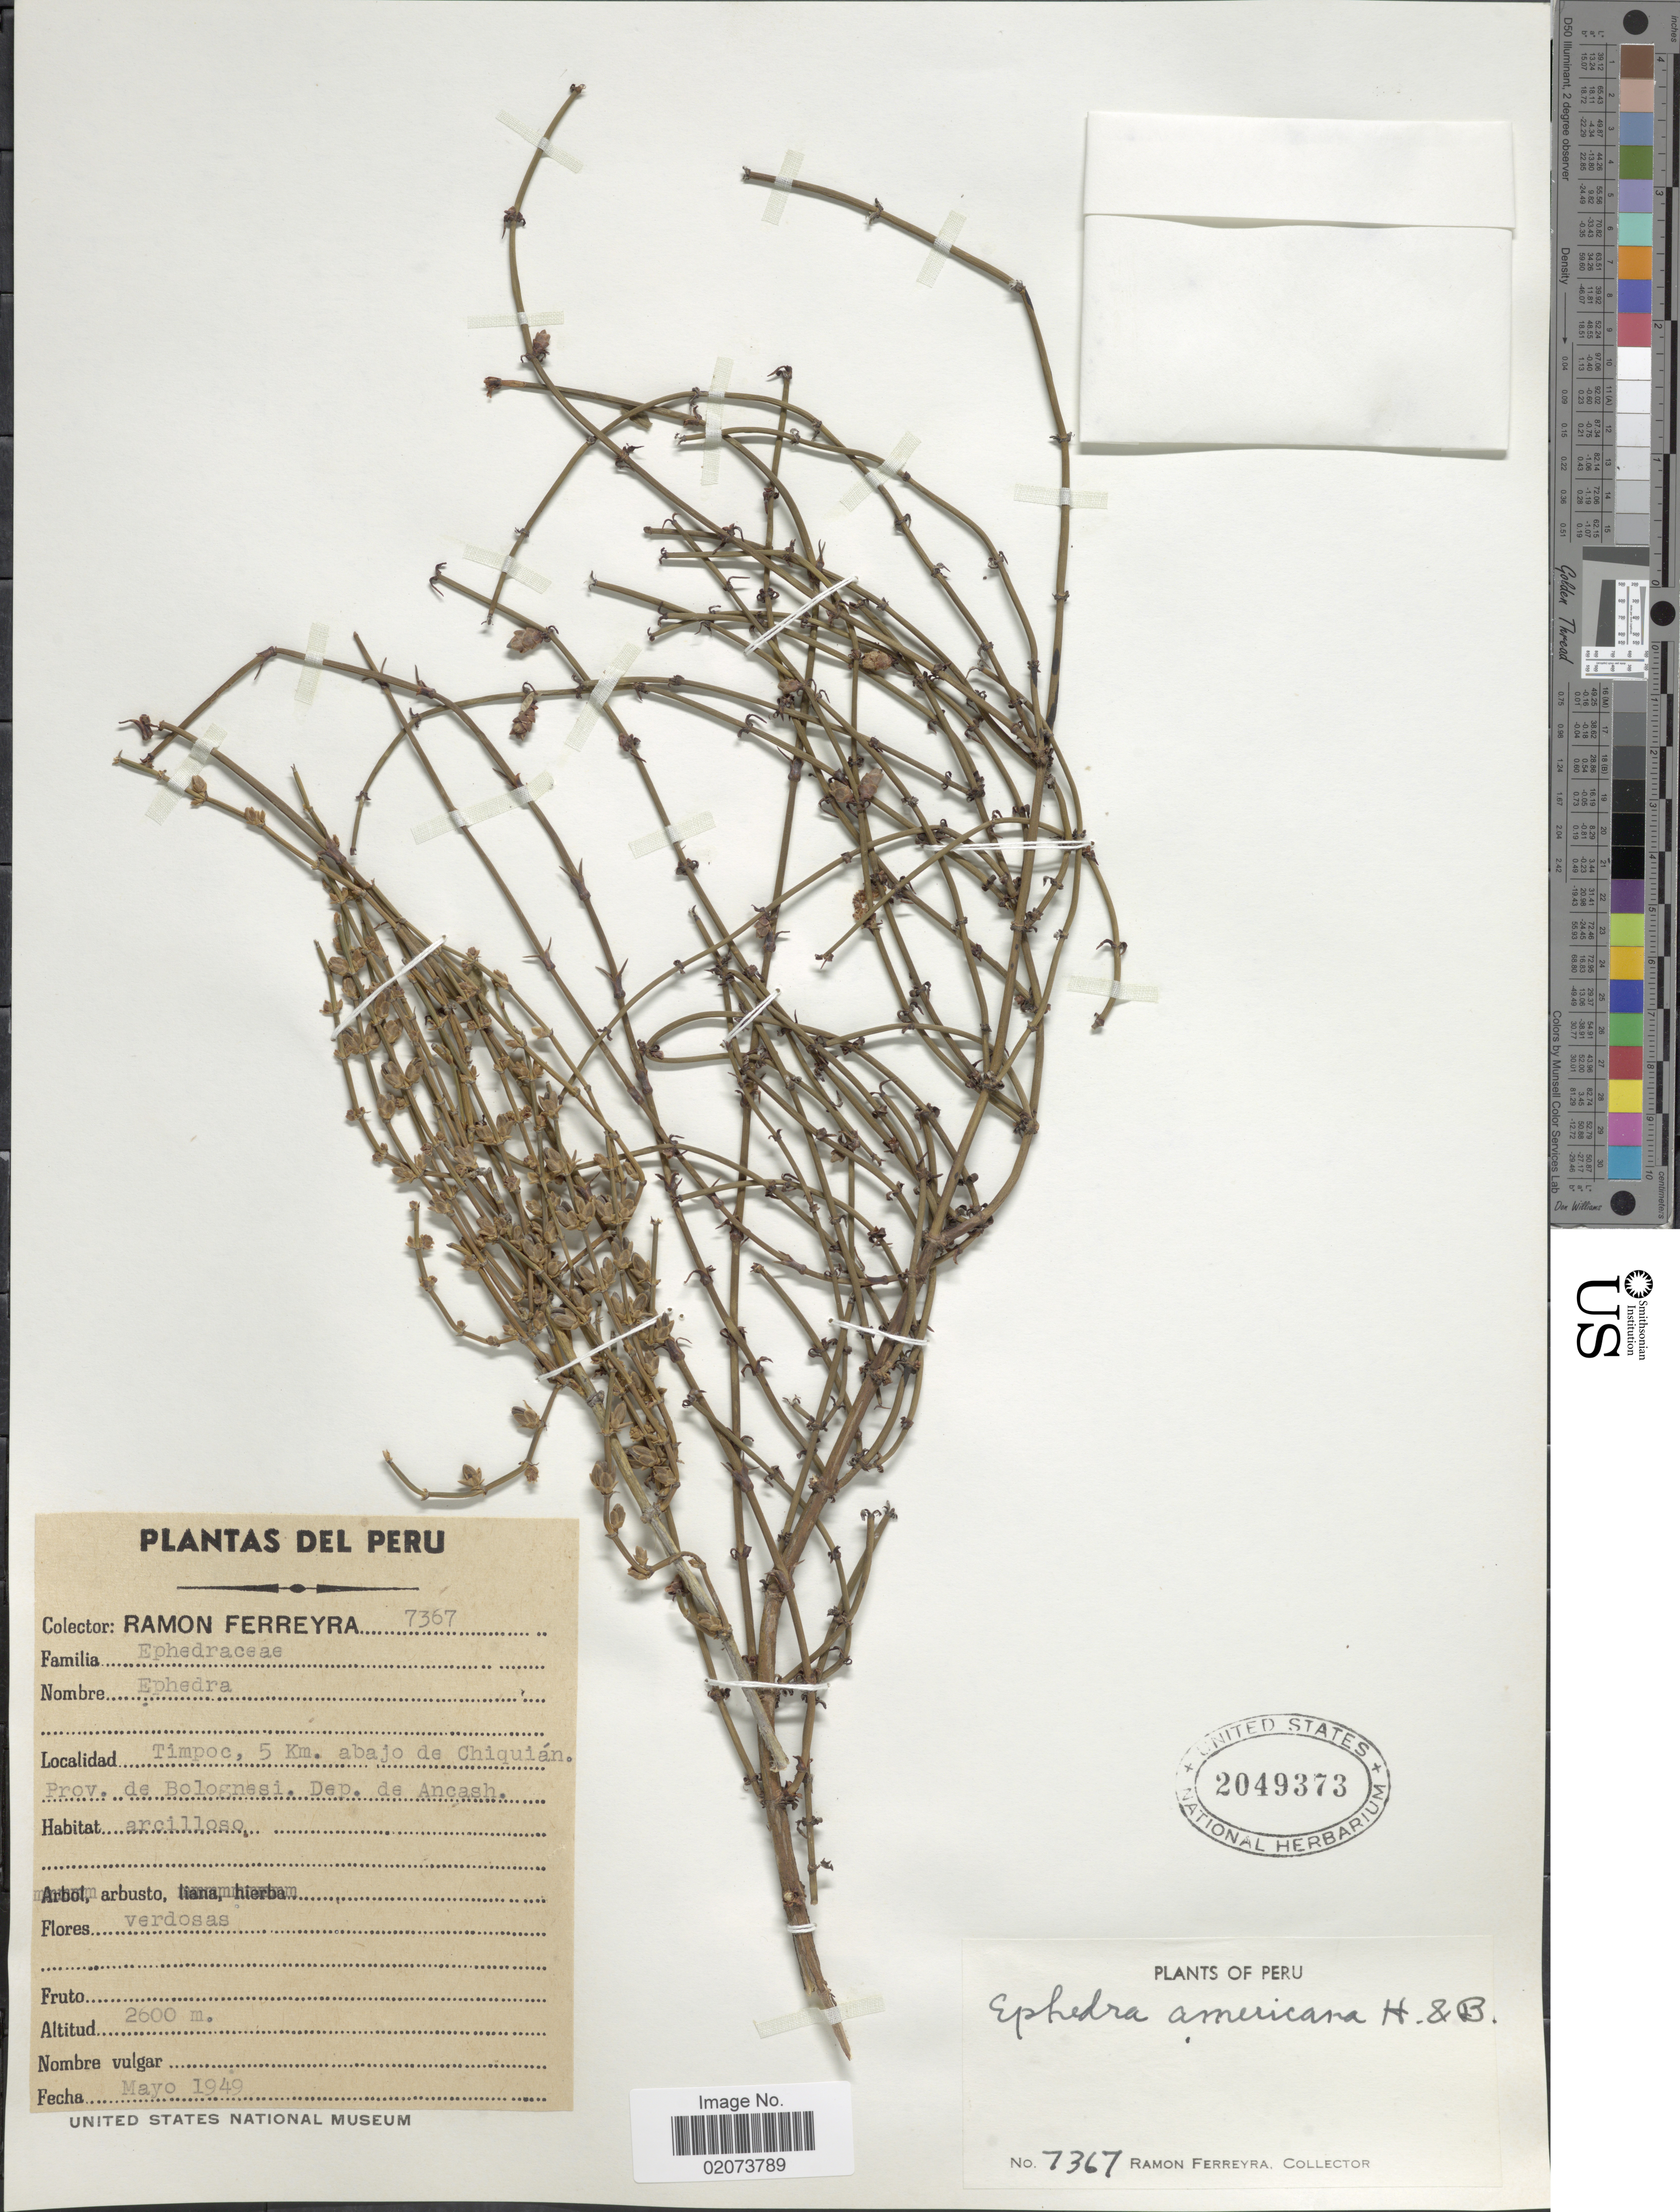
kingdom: Plantae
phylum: Tracheophyta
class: Gnetopsida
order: Ephedrales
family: Ephedraceae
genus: Ephedra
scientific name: Ephedra americana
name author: Humb. & Bonpl. ex Willd.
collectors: R. A. Ferreyra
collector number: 7367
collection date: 1949-05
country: Peru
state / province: Ancash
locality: Timpoc, 5 Km. abajo de Chiquian, Prov. de Bolognesi, Dep. de Ancash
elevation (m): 2600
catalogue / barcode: US 2049373